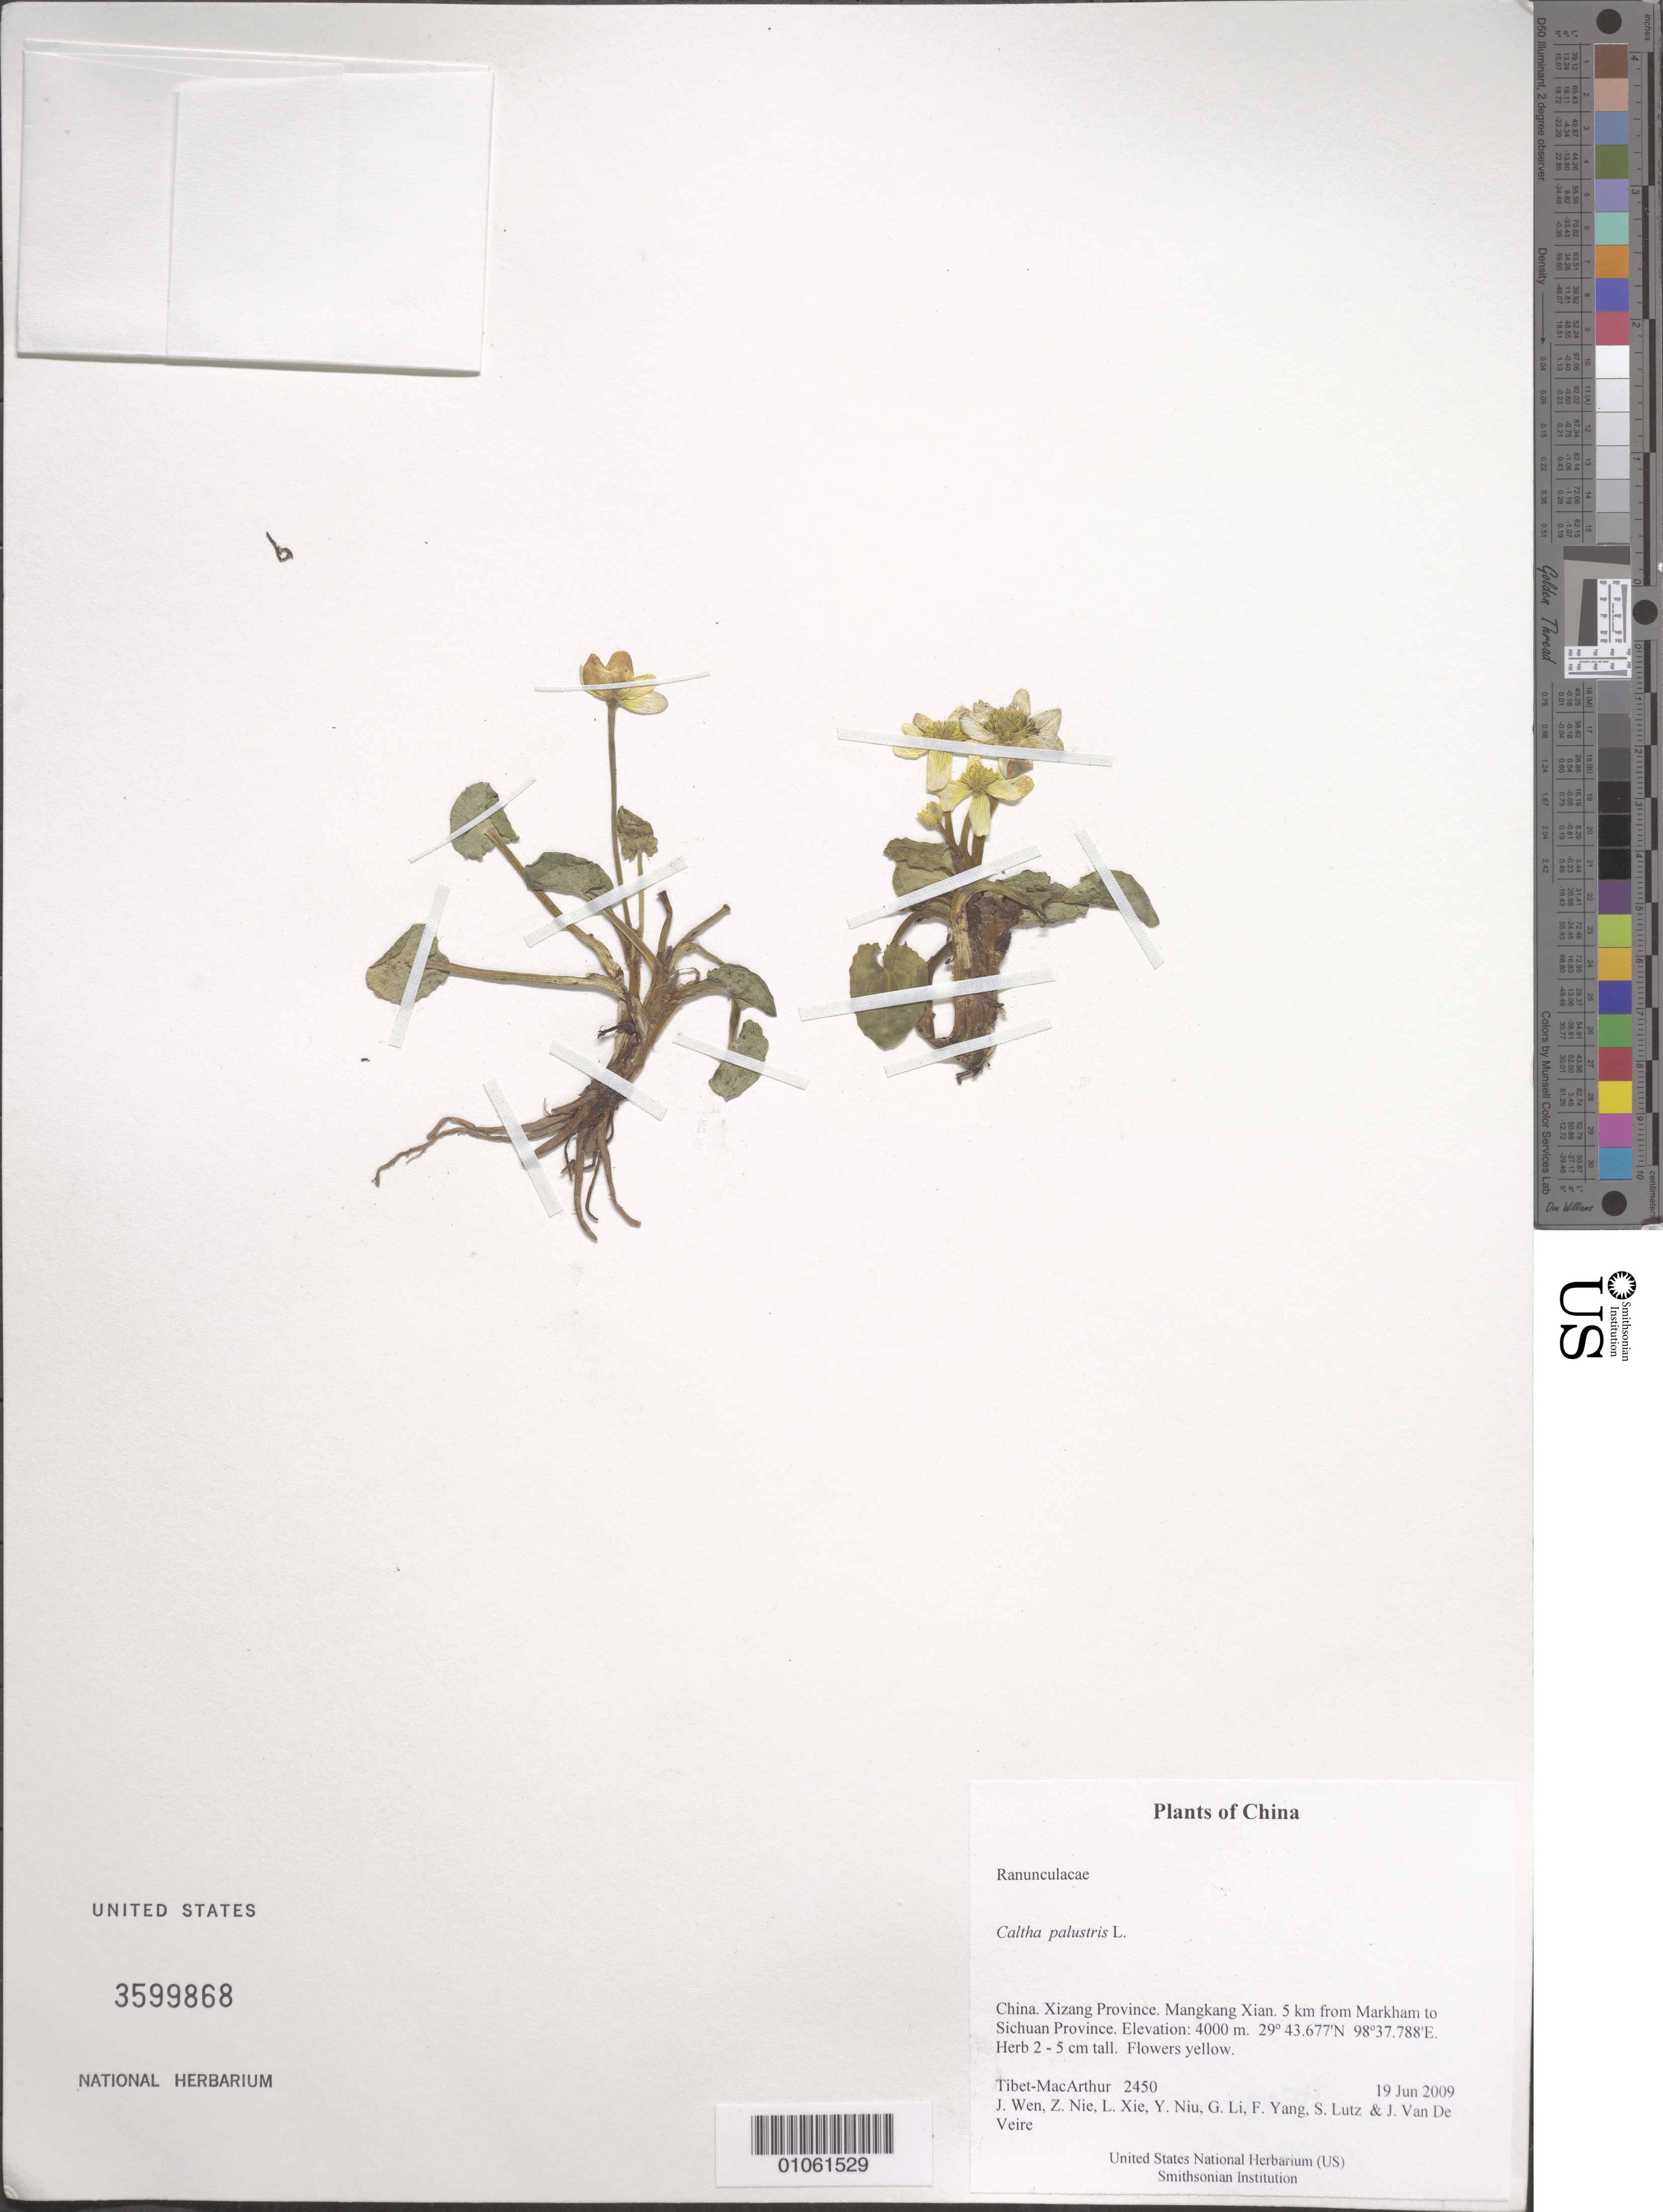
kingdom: Plantae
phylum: Tracheophyta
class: Magnoliopsida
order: Ranunculales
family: Ranunculaceae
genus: Caltha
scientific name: Caltha palustris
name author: L.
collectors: Tibet-MacArthur, J. Wen, Z. Nie, L. Xie, Y. Niu, G. Li, F. Yang, S. Lutz & J. Van De Veire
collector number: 2450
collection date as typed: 19 Jun 2009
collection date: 2009-06-19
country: China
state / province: Xizang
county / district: Mangkang Xian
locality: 5 km from Markham to Sichuan Province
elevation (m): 4000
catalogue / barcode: US 3599868